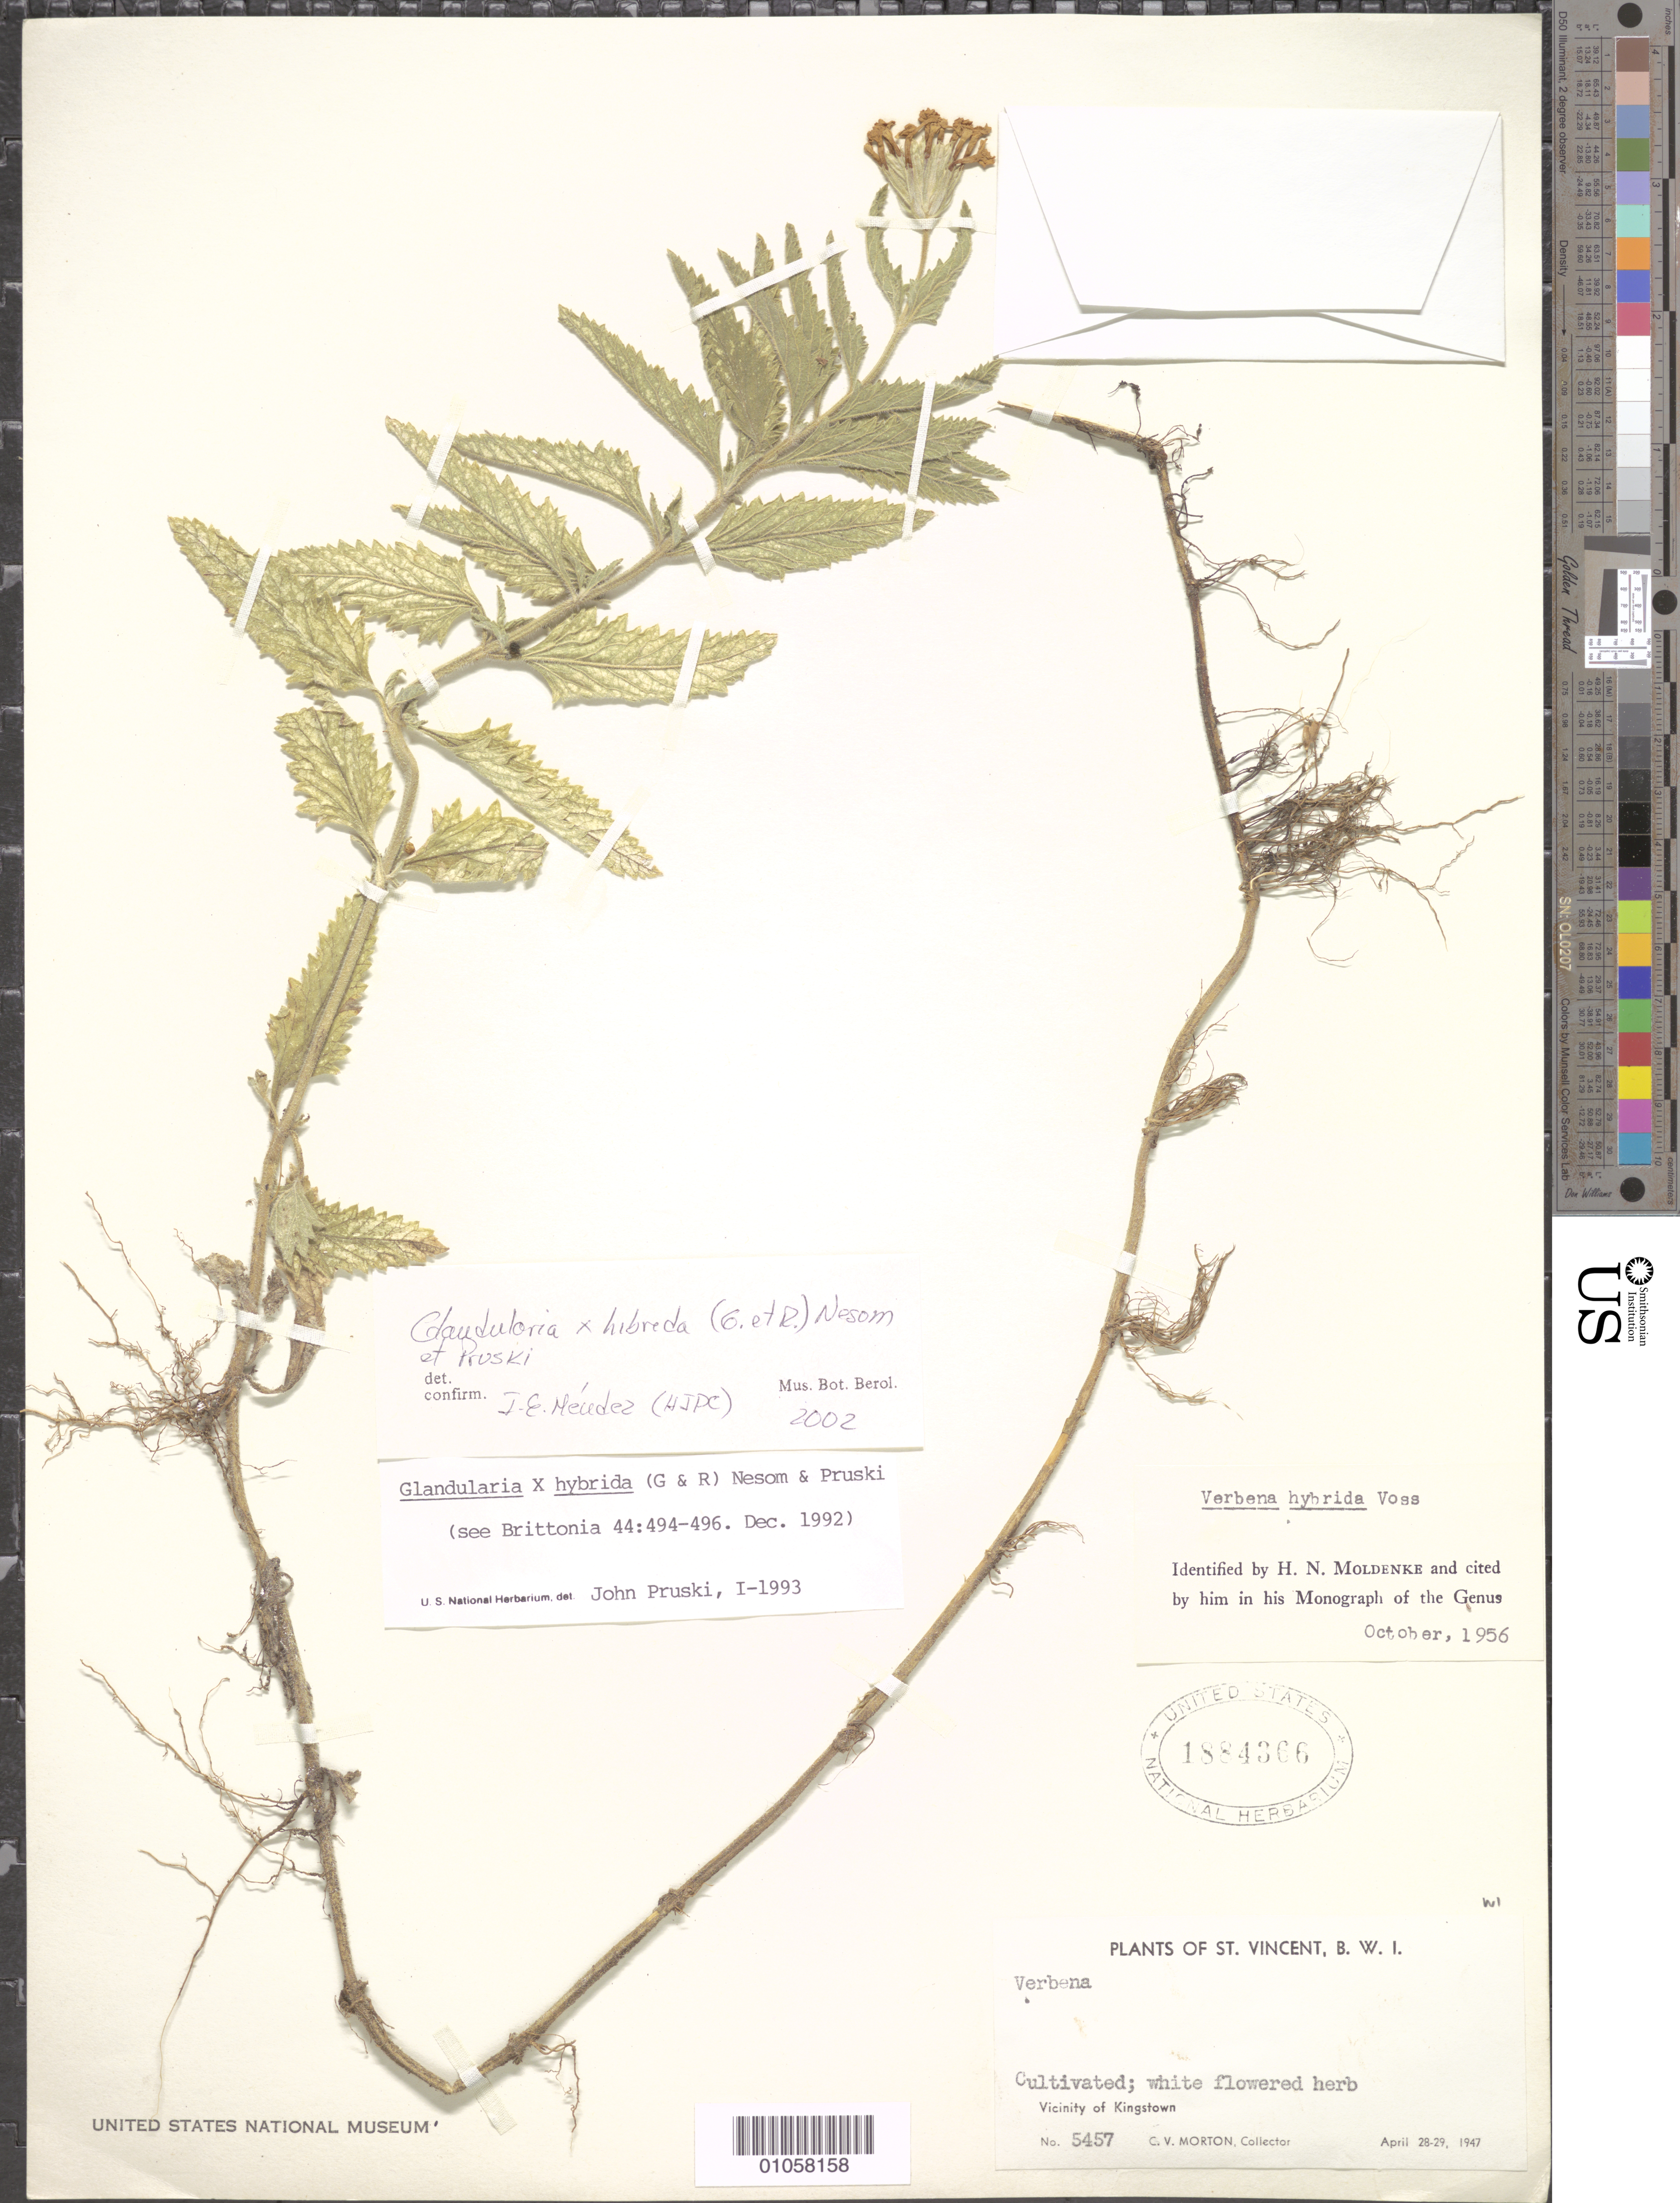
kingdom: Plantae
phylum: Tracheophyta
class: Magnoliopsida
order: Lamiales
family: Verbenaceae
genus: Glandularia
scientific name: Glandularia x hybrida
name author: (Groenland & Rümpler) G.L. Nesom & Pruski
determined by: Méndez, Isidro E., (HIPC)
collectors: C. V. Morton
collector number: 5457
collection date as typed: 28 Apr 1947 to 29 Apr 1947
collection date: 1947-04-28/1947-04-29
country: St. Vincent - Grenadines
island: St. Vincent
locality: Kingstown vicinity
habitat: Cultivated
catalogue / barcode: US 1884366